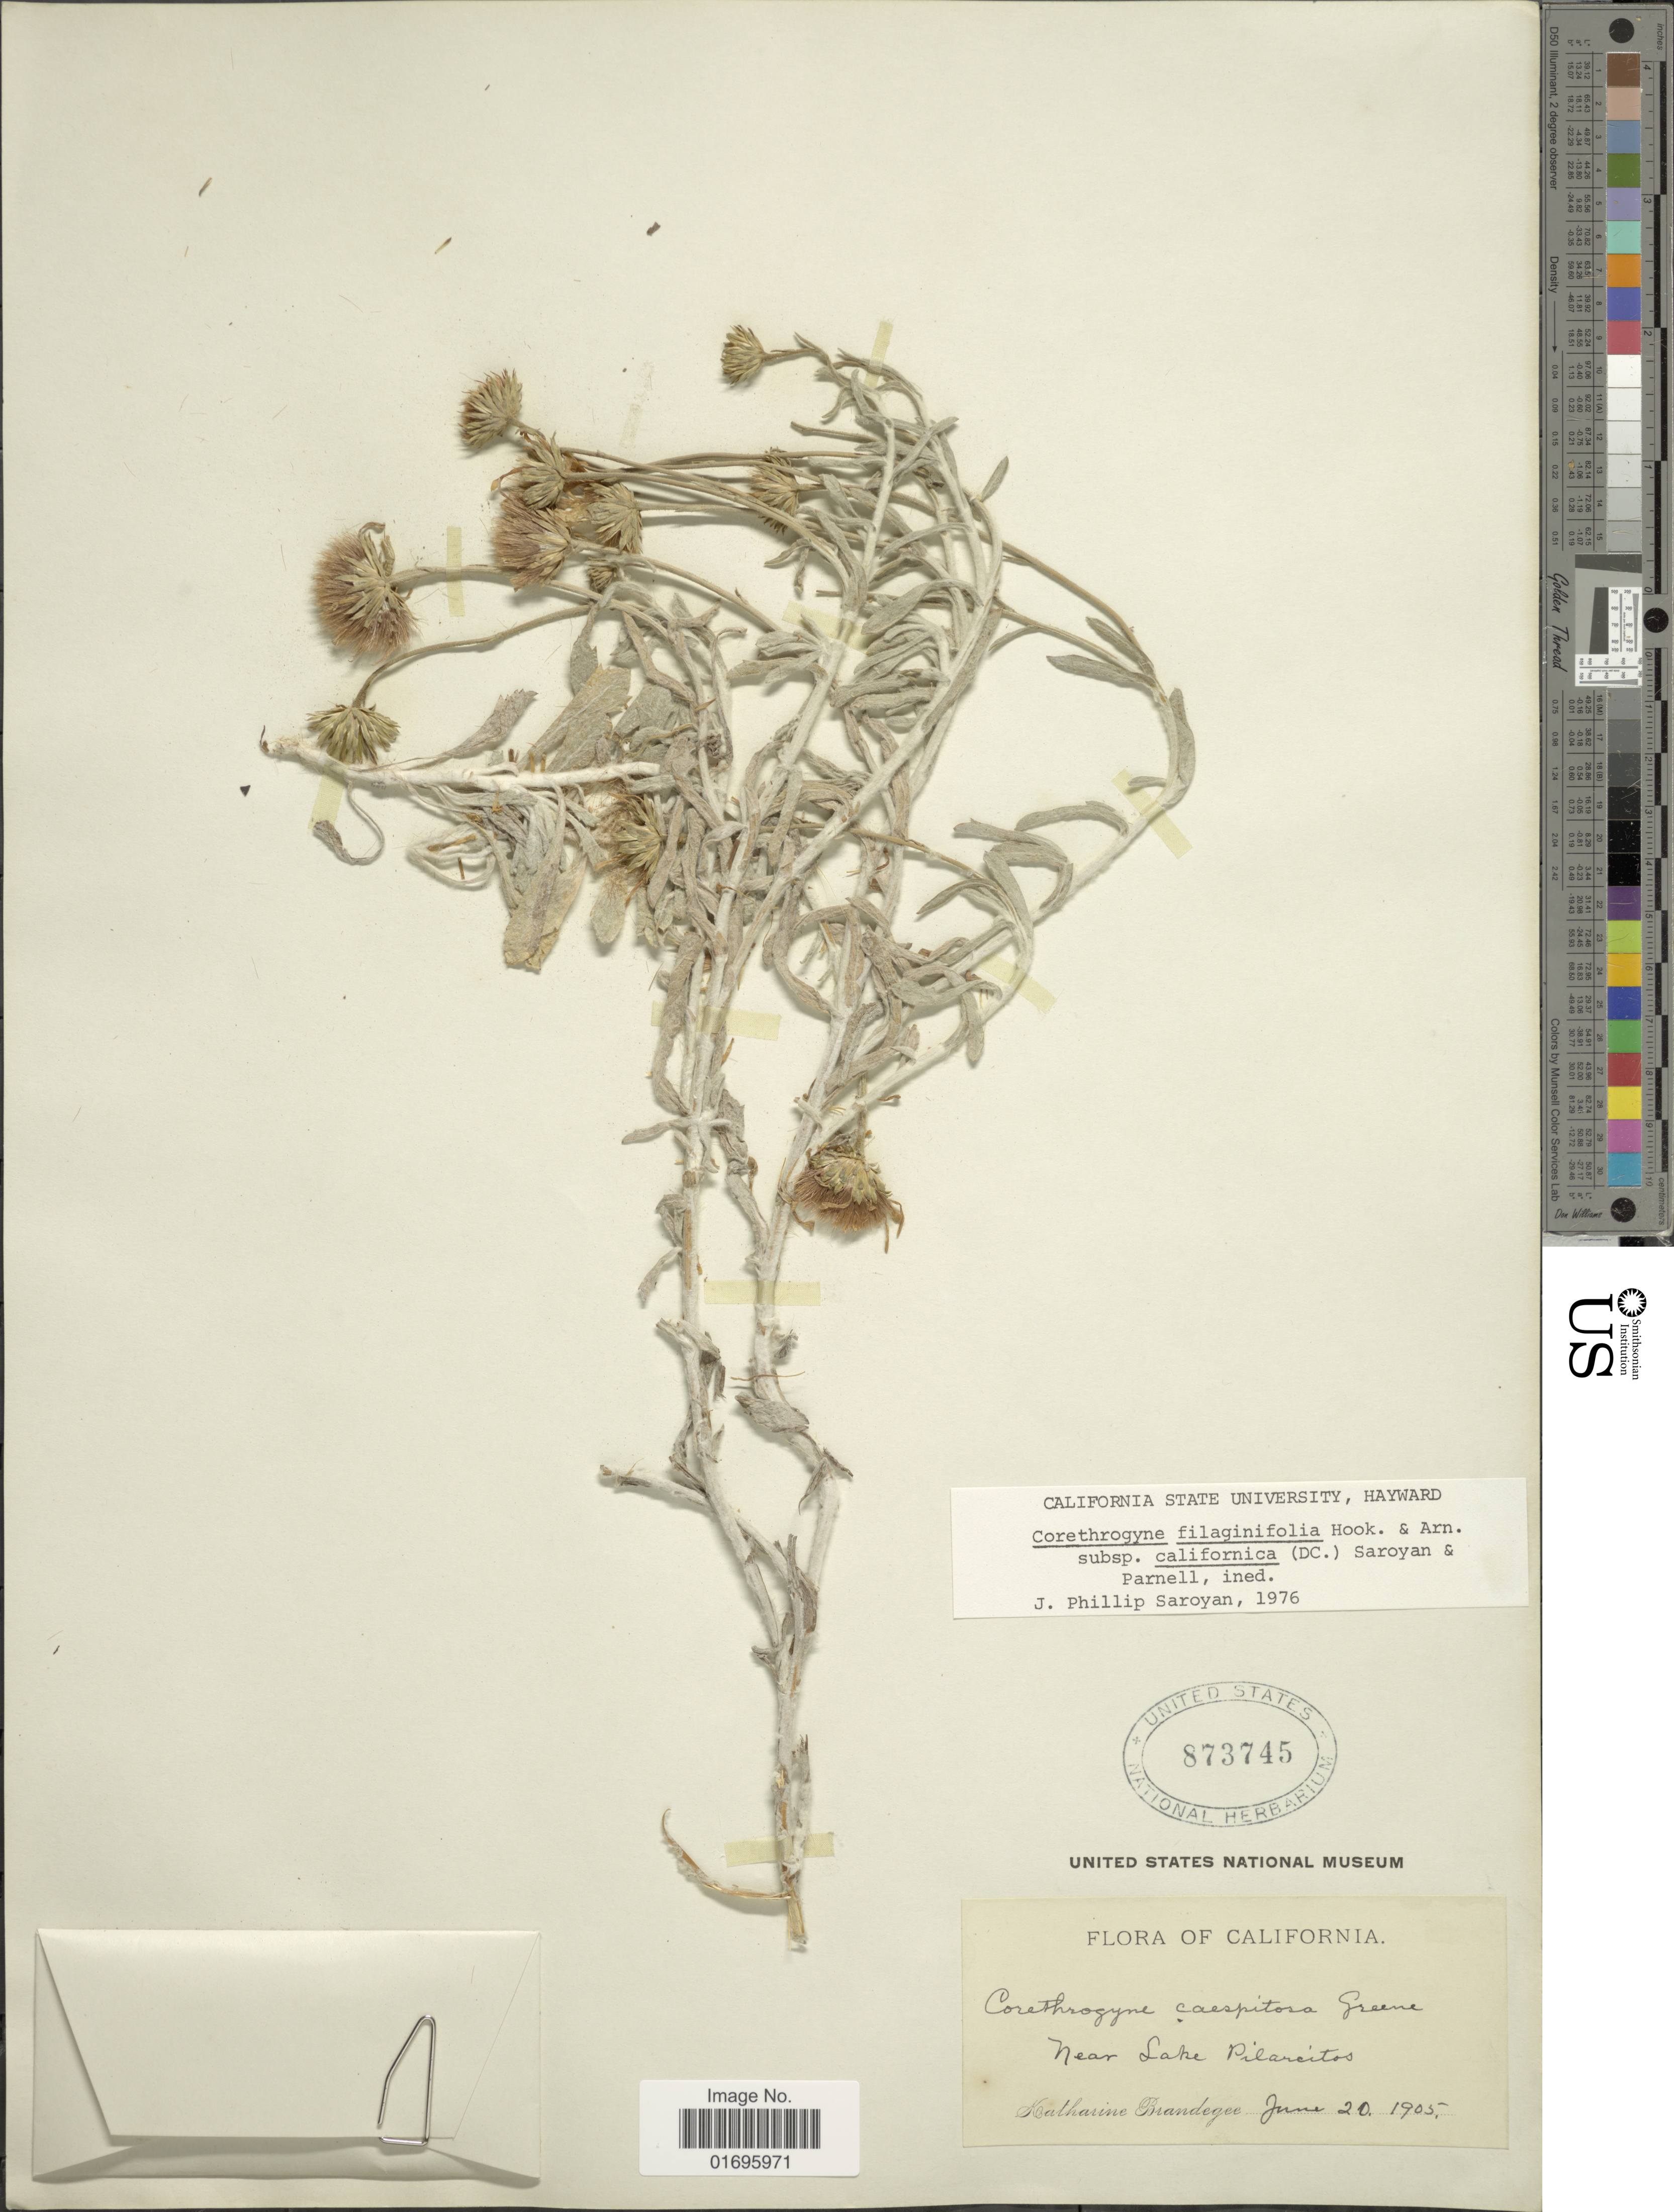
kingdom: Plantae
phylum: Tracheophyta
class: Magnoliopsida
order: Asterales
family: Asteraceae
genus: Corethrogyne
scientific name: Corethrogyne filaginifolia var. californica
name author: (DC.) Saroyan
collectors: M. K. Brandegee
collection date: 1905-06-20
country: United States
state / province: California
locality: Near Lake Pilarcitos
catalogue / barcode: US 873745